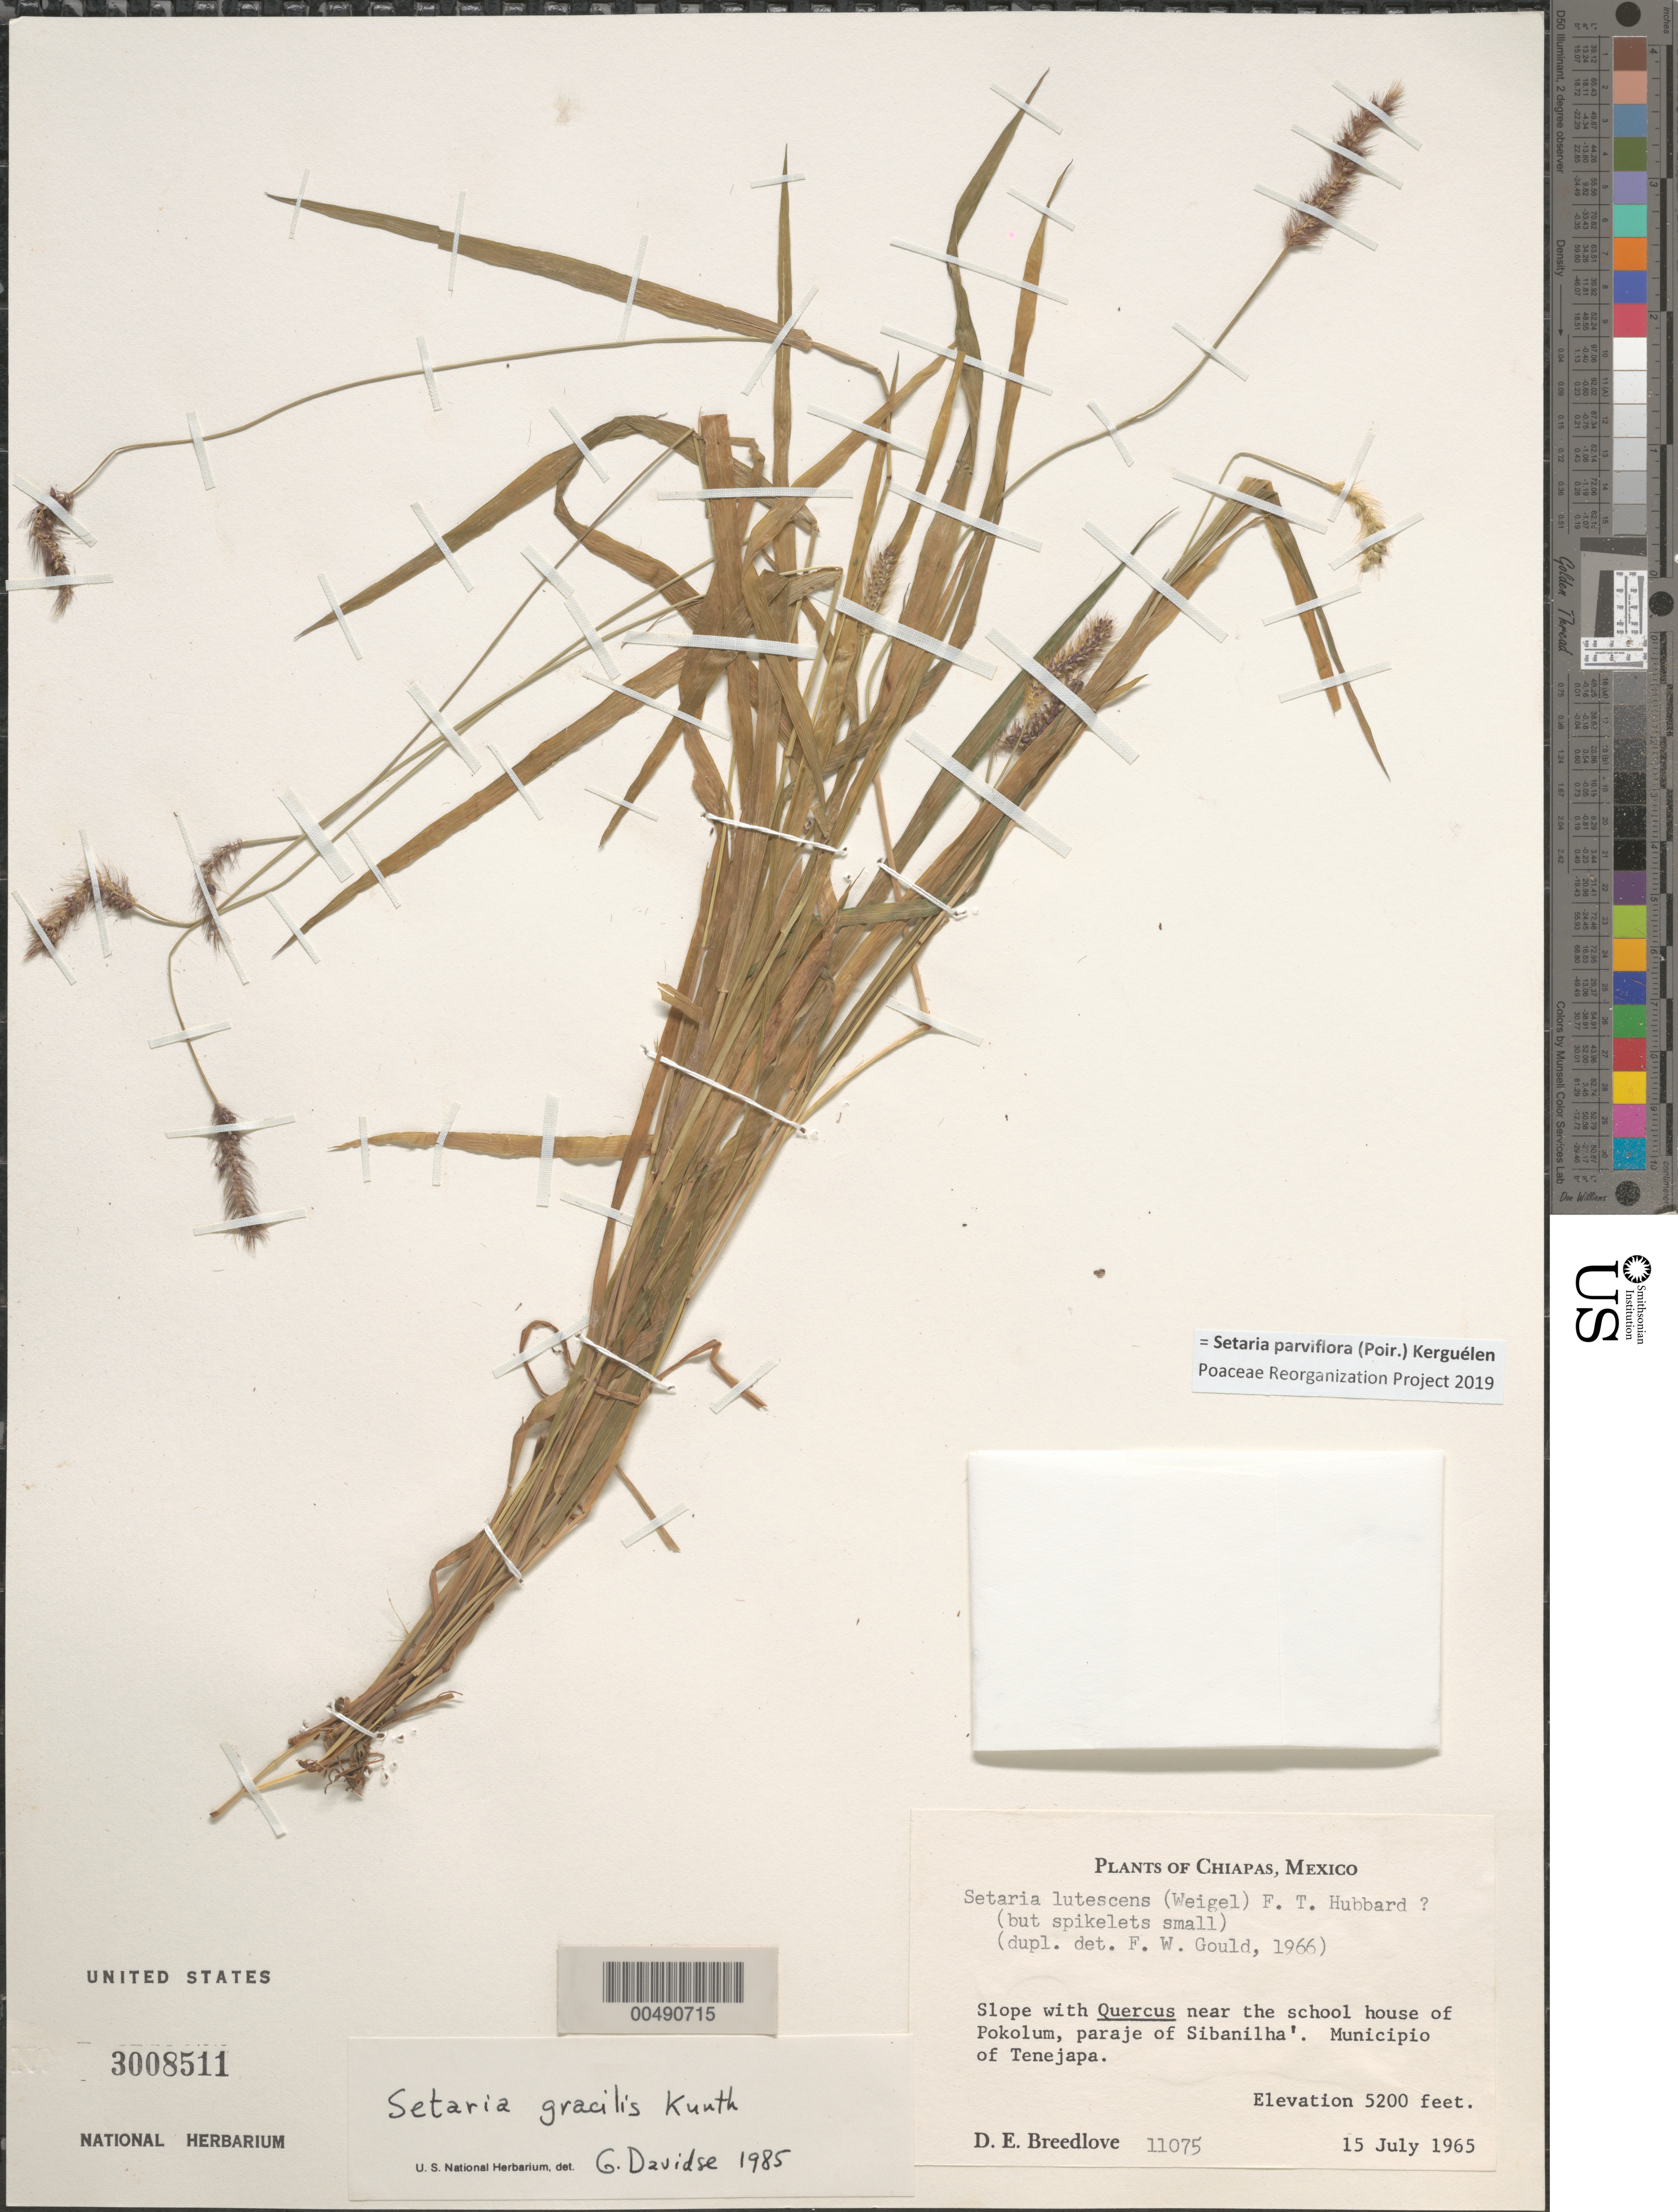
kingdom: Plantae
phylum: Tracheophyta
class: Liliopsida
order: Poales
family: Poaceae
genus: Setaria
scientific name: Setaria parviflora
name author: (Poir.) Kerguélen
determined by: Poaceae Reorganization Project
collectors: D. E. Breedlove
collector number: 11075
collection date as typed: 15 Jul 1965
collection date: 1965-07-15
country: Mexico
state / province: Chiapas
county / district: Tenejapa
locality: Near the school house of Pokolum, paraje of Sibanilha'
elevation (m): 1585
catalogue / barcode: US 3008511